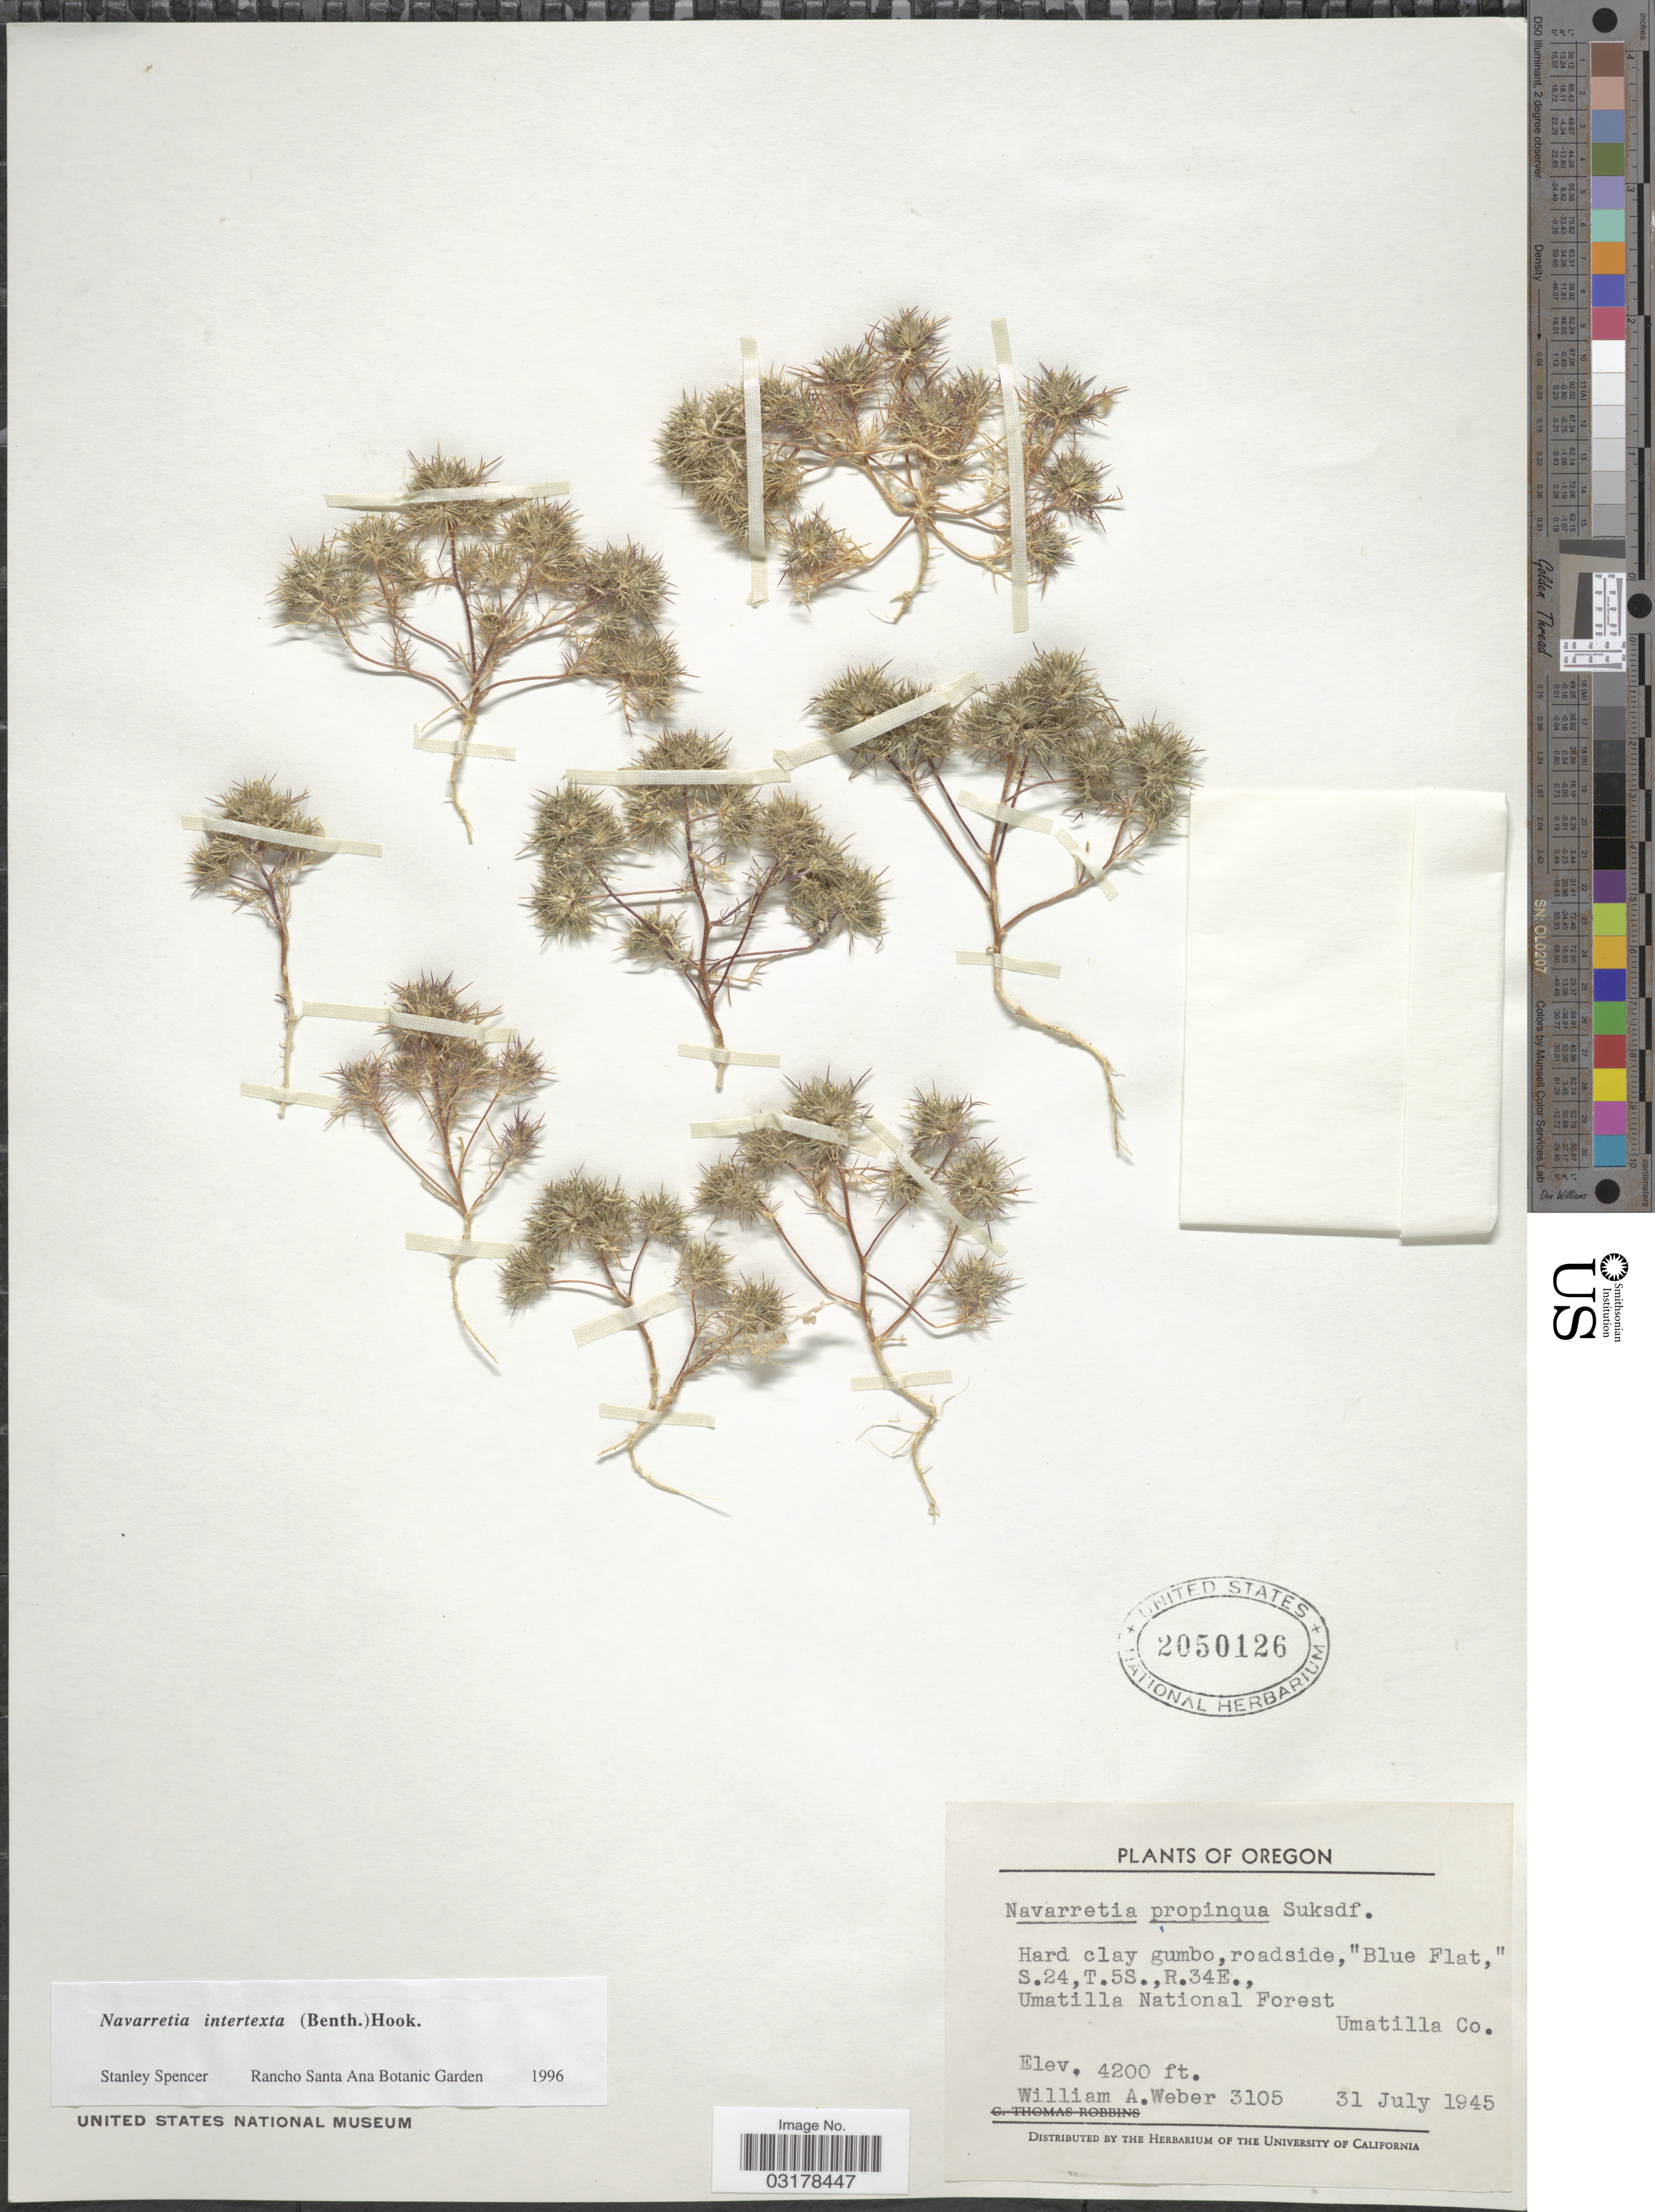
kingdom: Plantae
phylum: Tracheophyta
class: Magnoliopsida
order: Ericales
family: Polemoniaceae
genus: Navarretia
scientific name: Navarretia intertexta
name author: (Benth.) Hook.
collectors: W. A. Weber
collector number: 3105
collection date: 1945-07-31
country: United States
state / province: Oregon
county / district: Umatilla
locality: Hard clay gumbo, roadside, "Blue Flat," S. 24, T. 5S., R. 34E, Umatilla National Forest. Umatilla Co.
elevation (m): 1280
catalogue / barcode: US 2050126